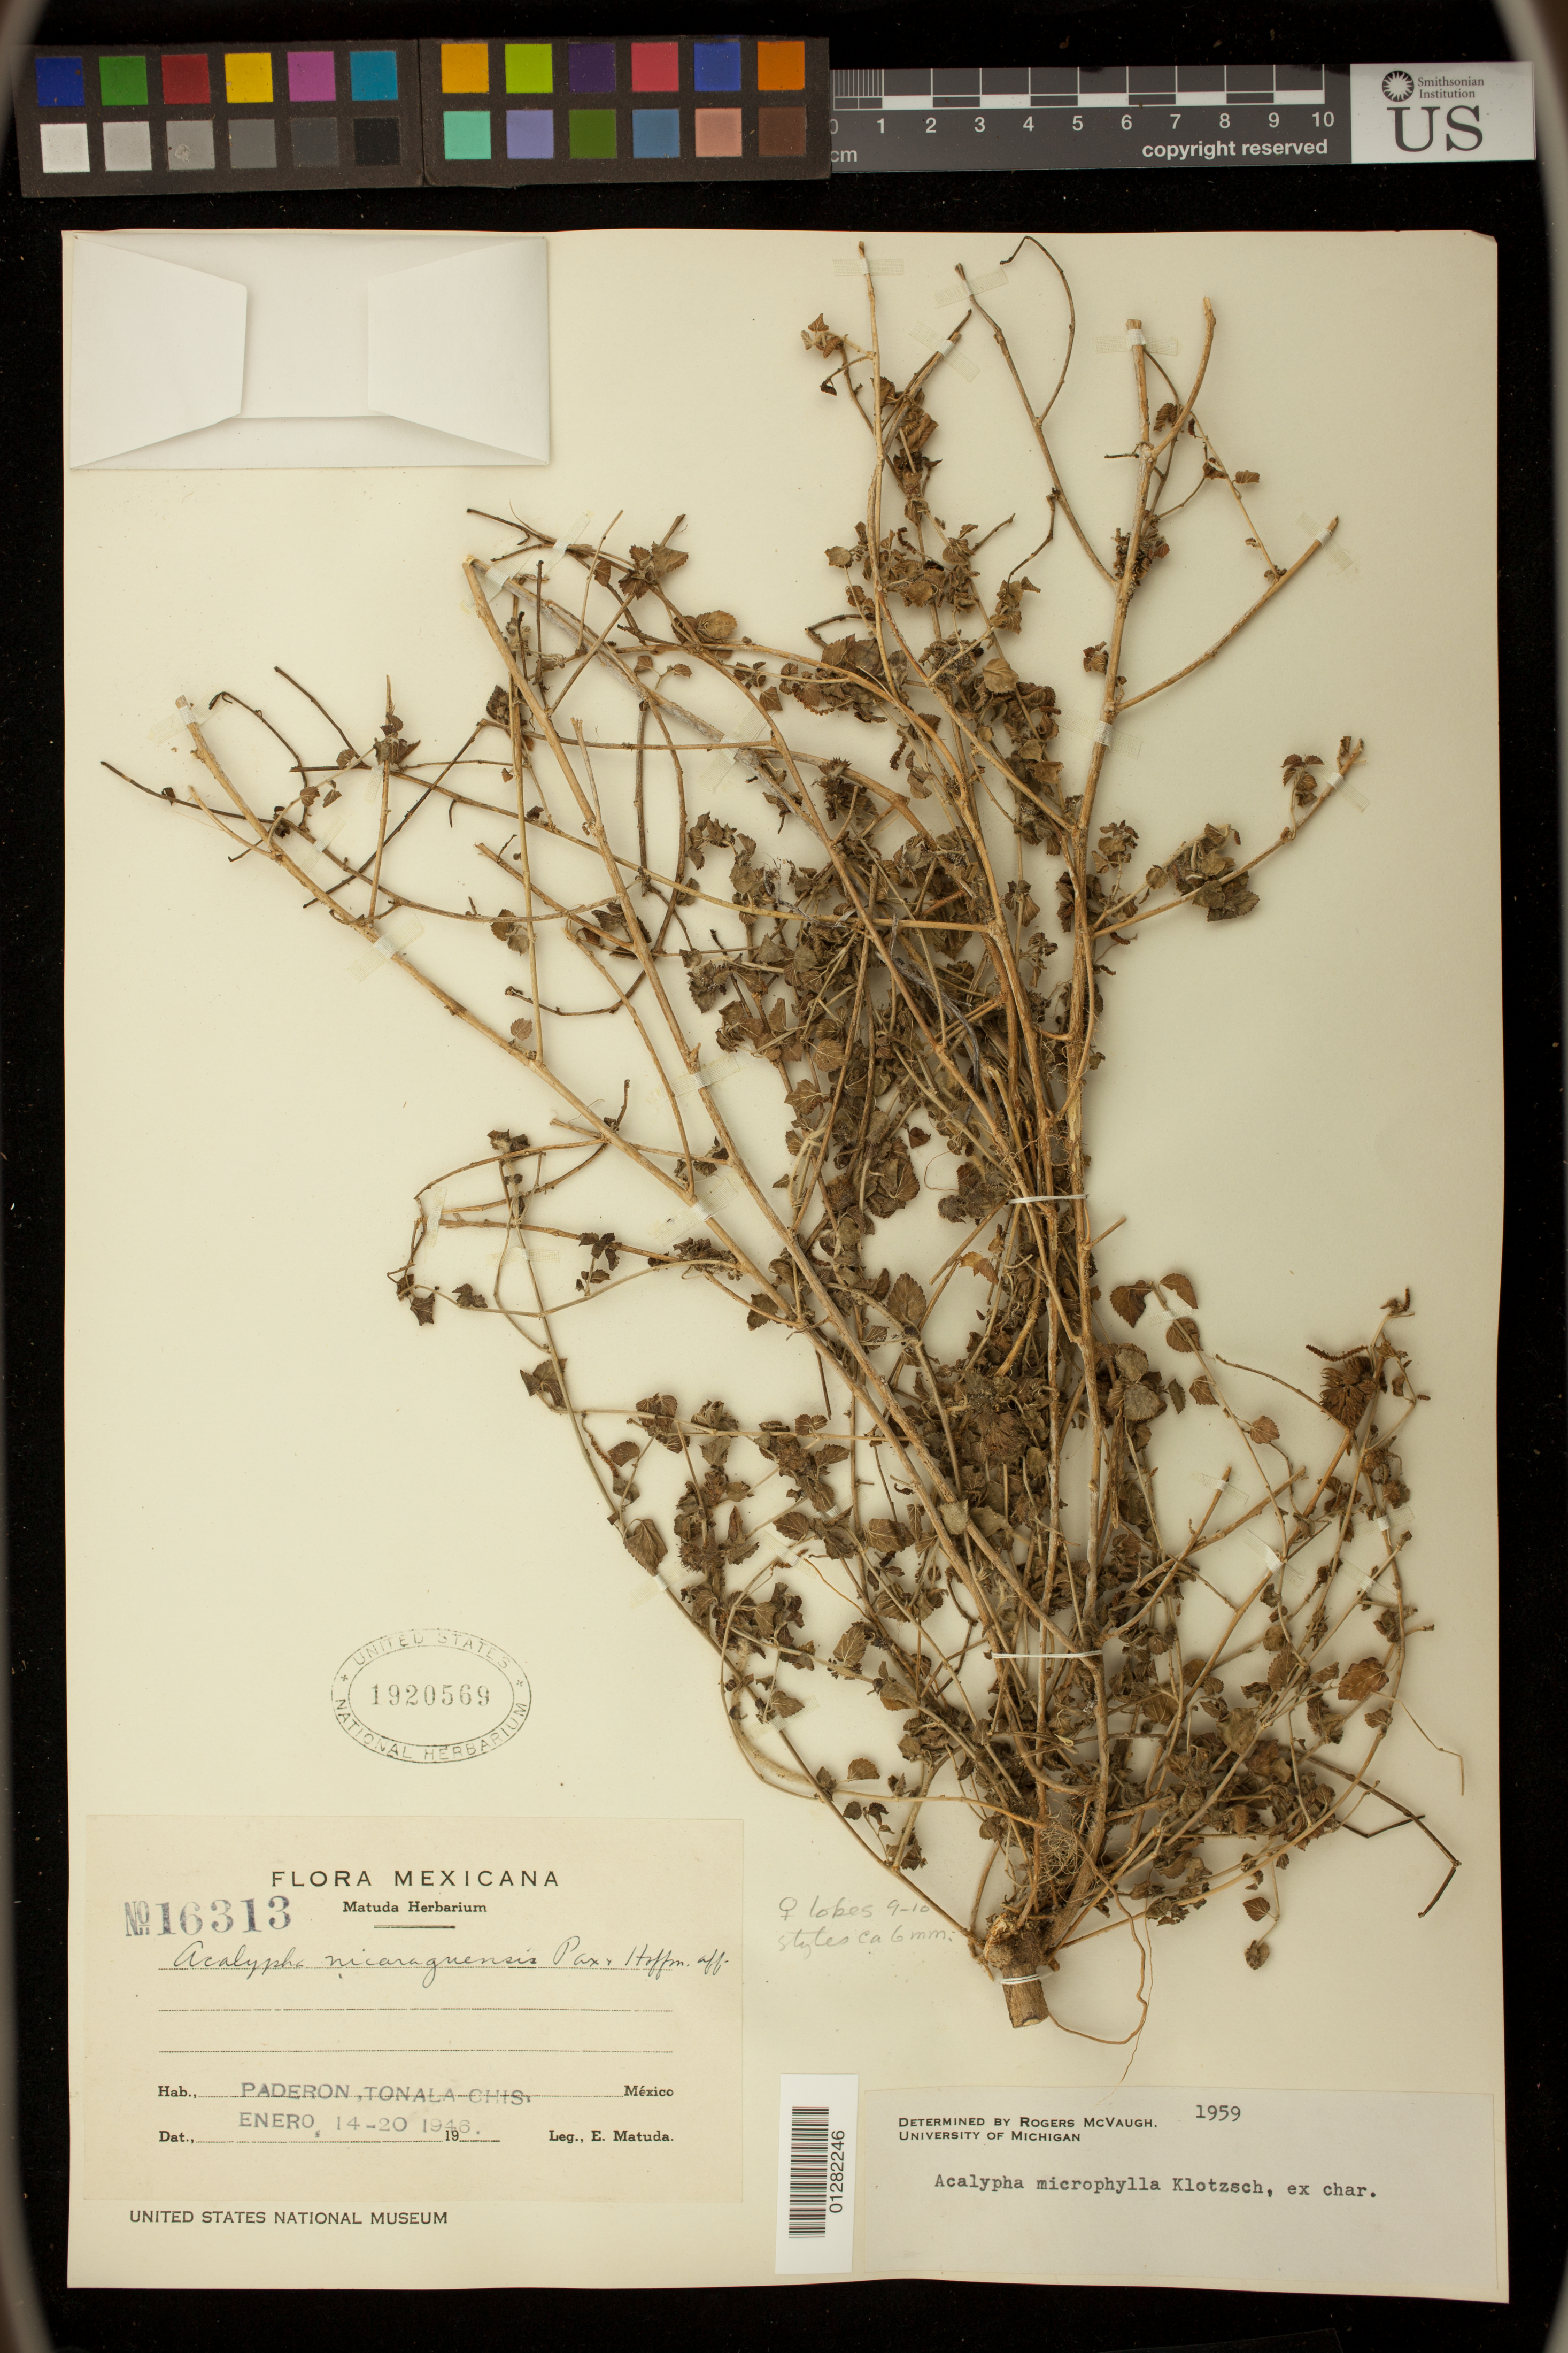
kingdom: Plantae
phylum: Tracheophyta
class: Magnoliopsida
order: Malpighiales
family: Euphorbiaceae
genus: Acalypha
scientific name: Acalypha microphylla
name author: Klotzsch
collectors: P. C. Standley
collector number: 16313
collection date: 1946-01-14/1946-01-20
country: Mexico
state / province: Coahuila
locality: Tonala Chis, Paredón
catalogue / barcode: US 1920569